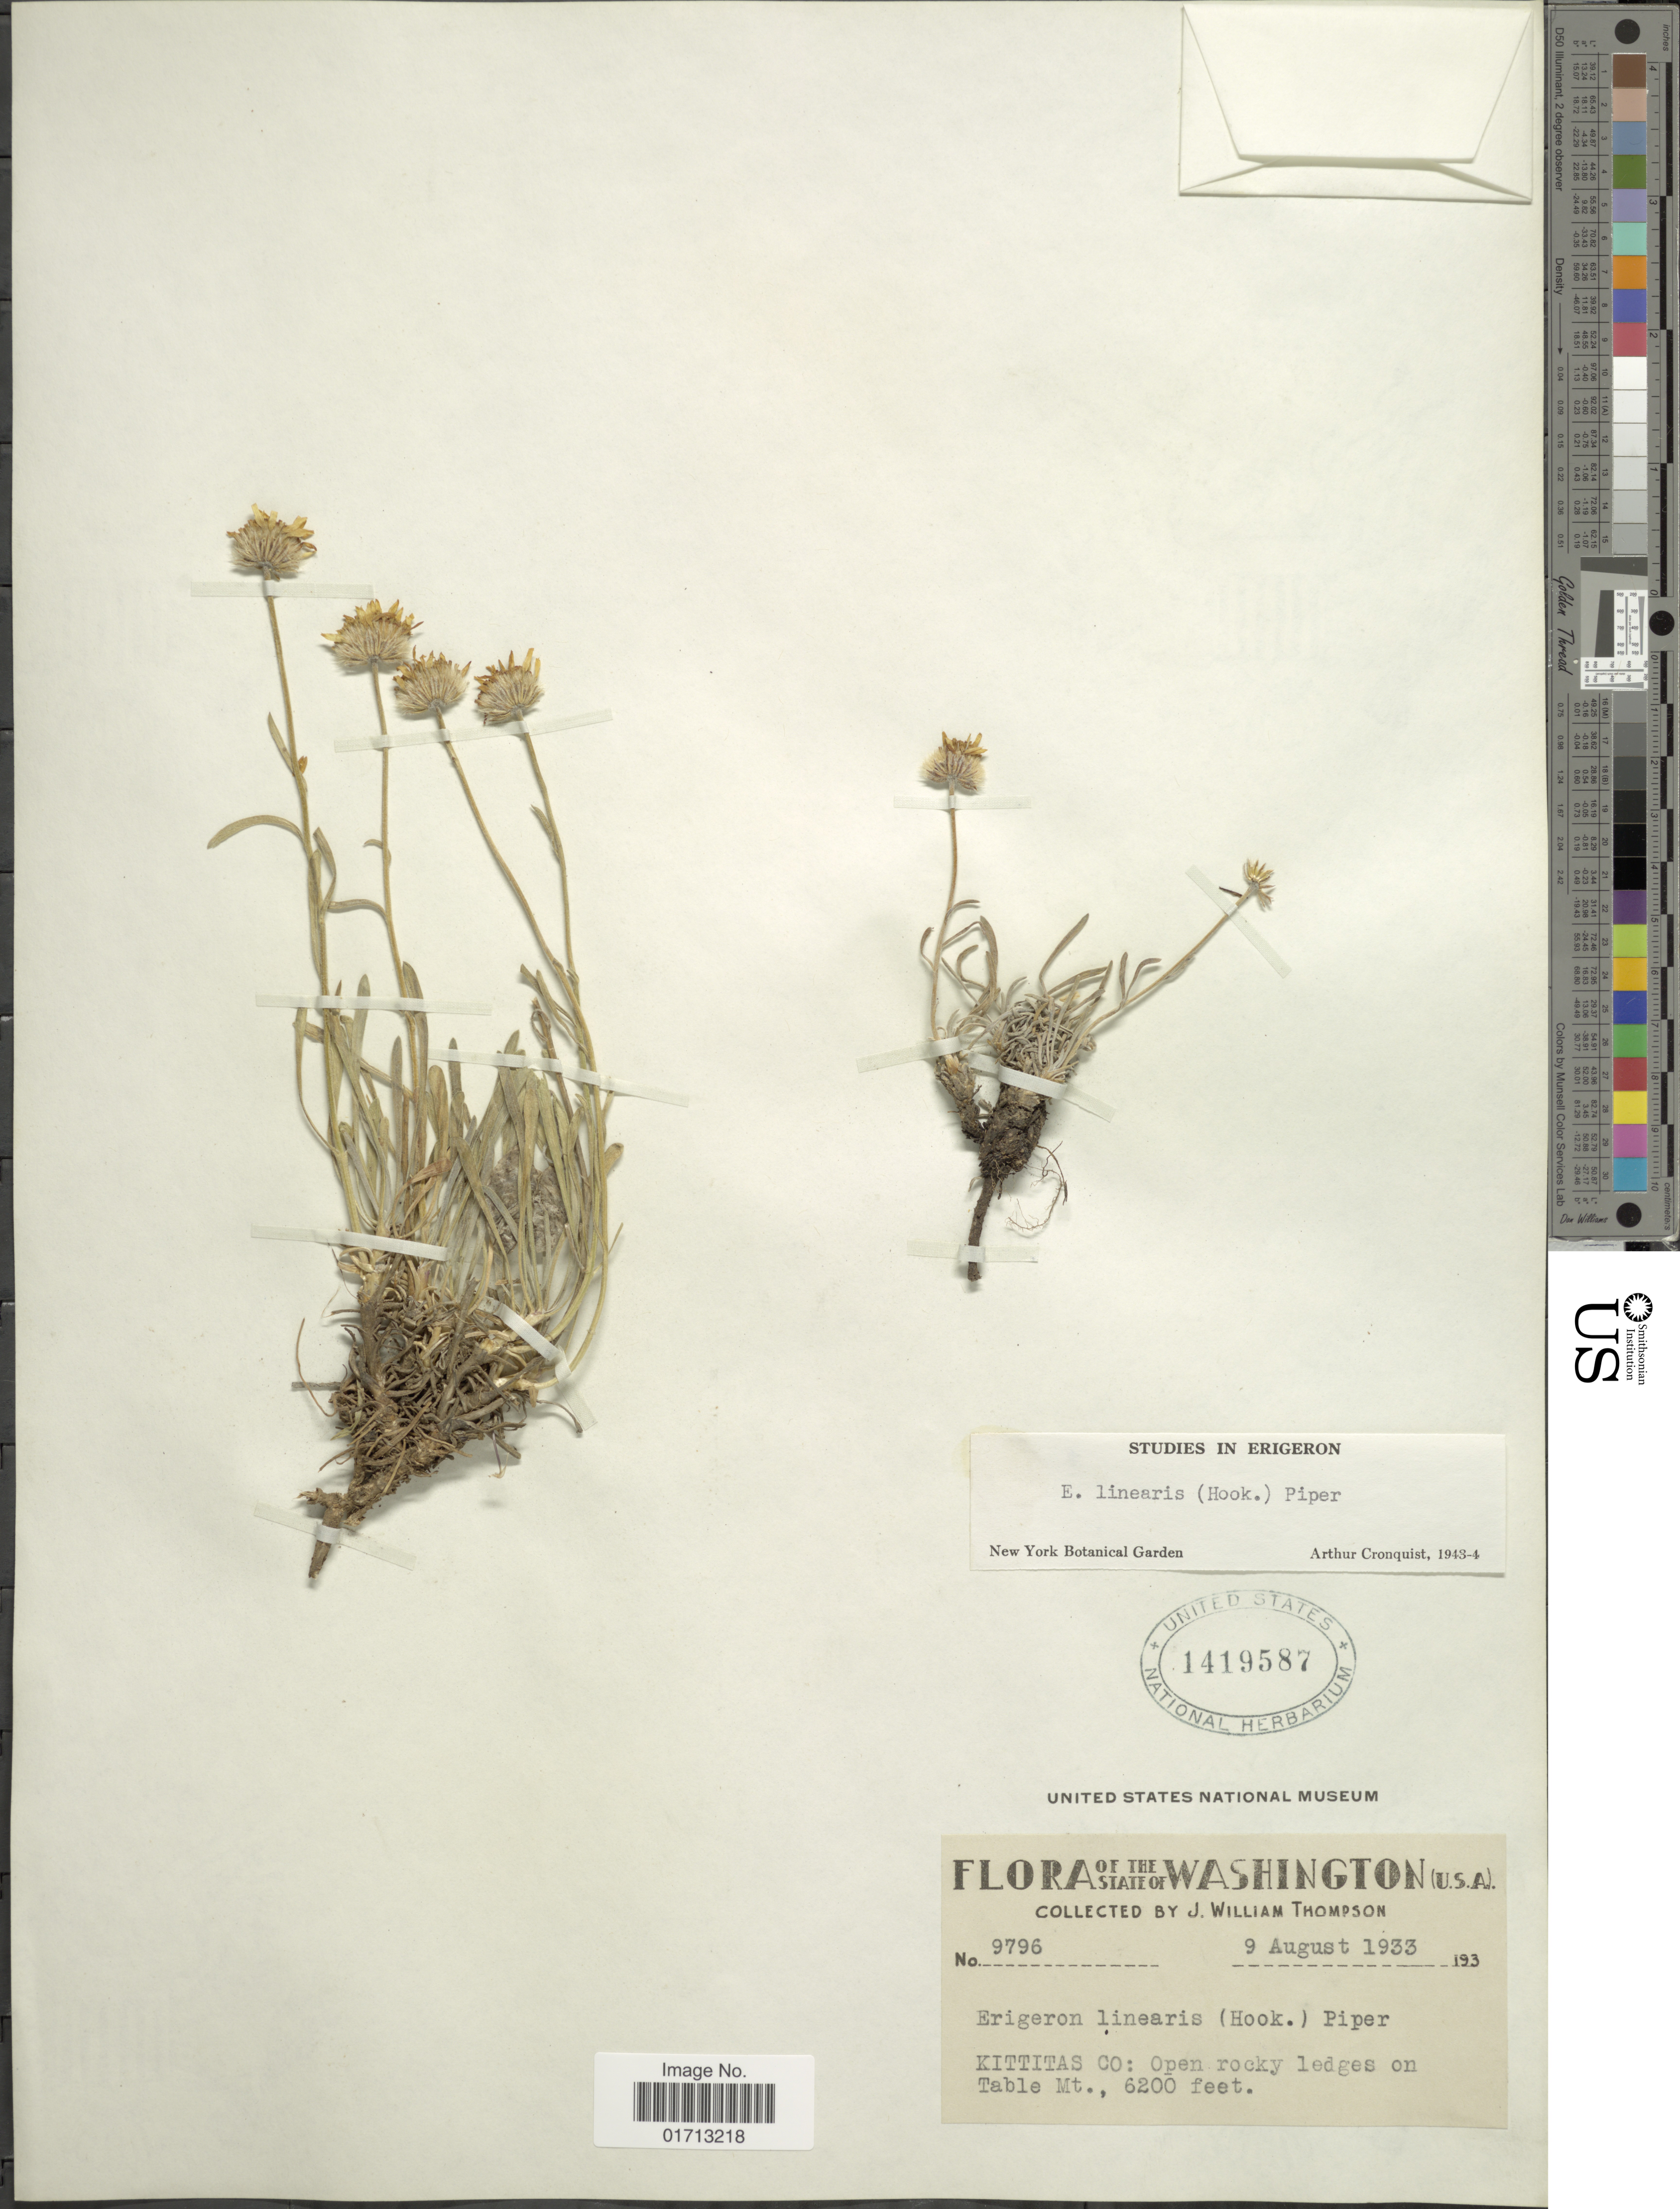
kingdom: Plantae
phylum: Tracheophyta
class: Magnoliopsida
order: Asterales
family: Asteraceae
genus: Erigeron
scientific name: Erigeron linearis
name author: (Hook.) Piper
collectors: J. W. Thompson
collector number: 9796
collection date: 1933-08-09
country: United States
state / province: Washington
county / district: Kittitas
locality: Kittitas Co: Table Mt.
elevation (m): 1890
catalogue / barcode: US 1419587